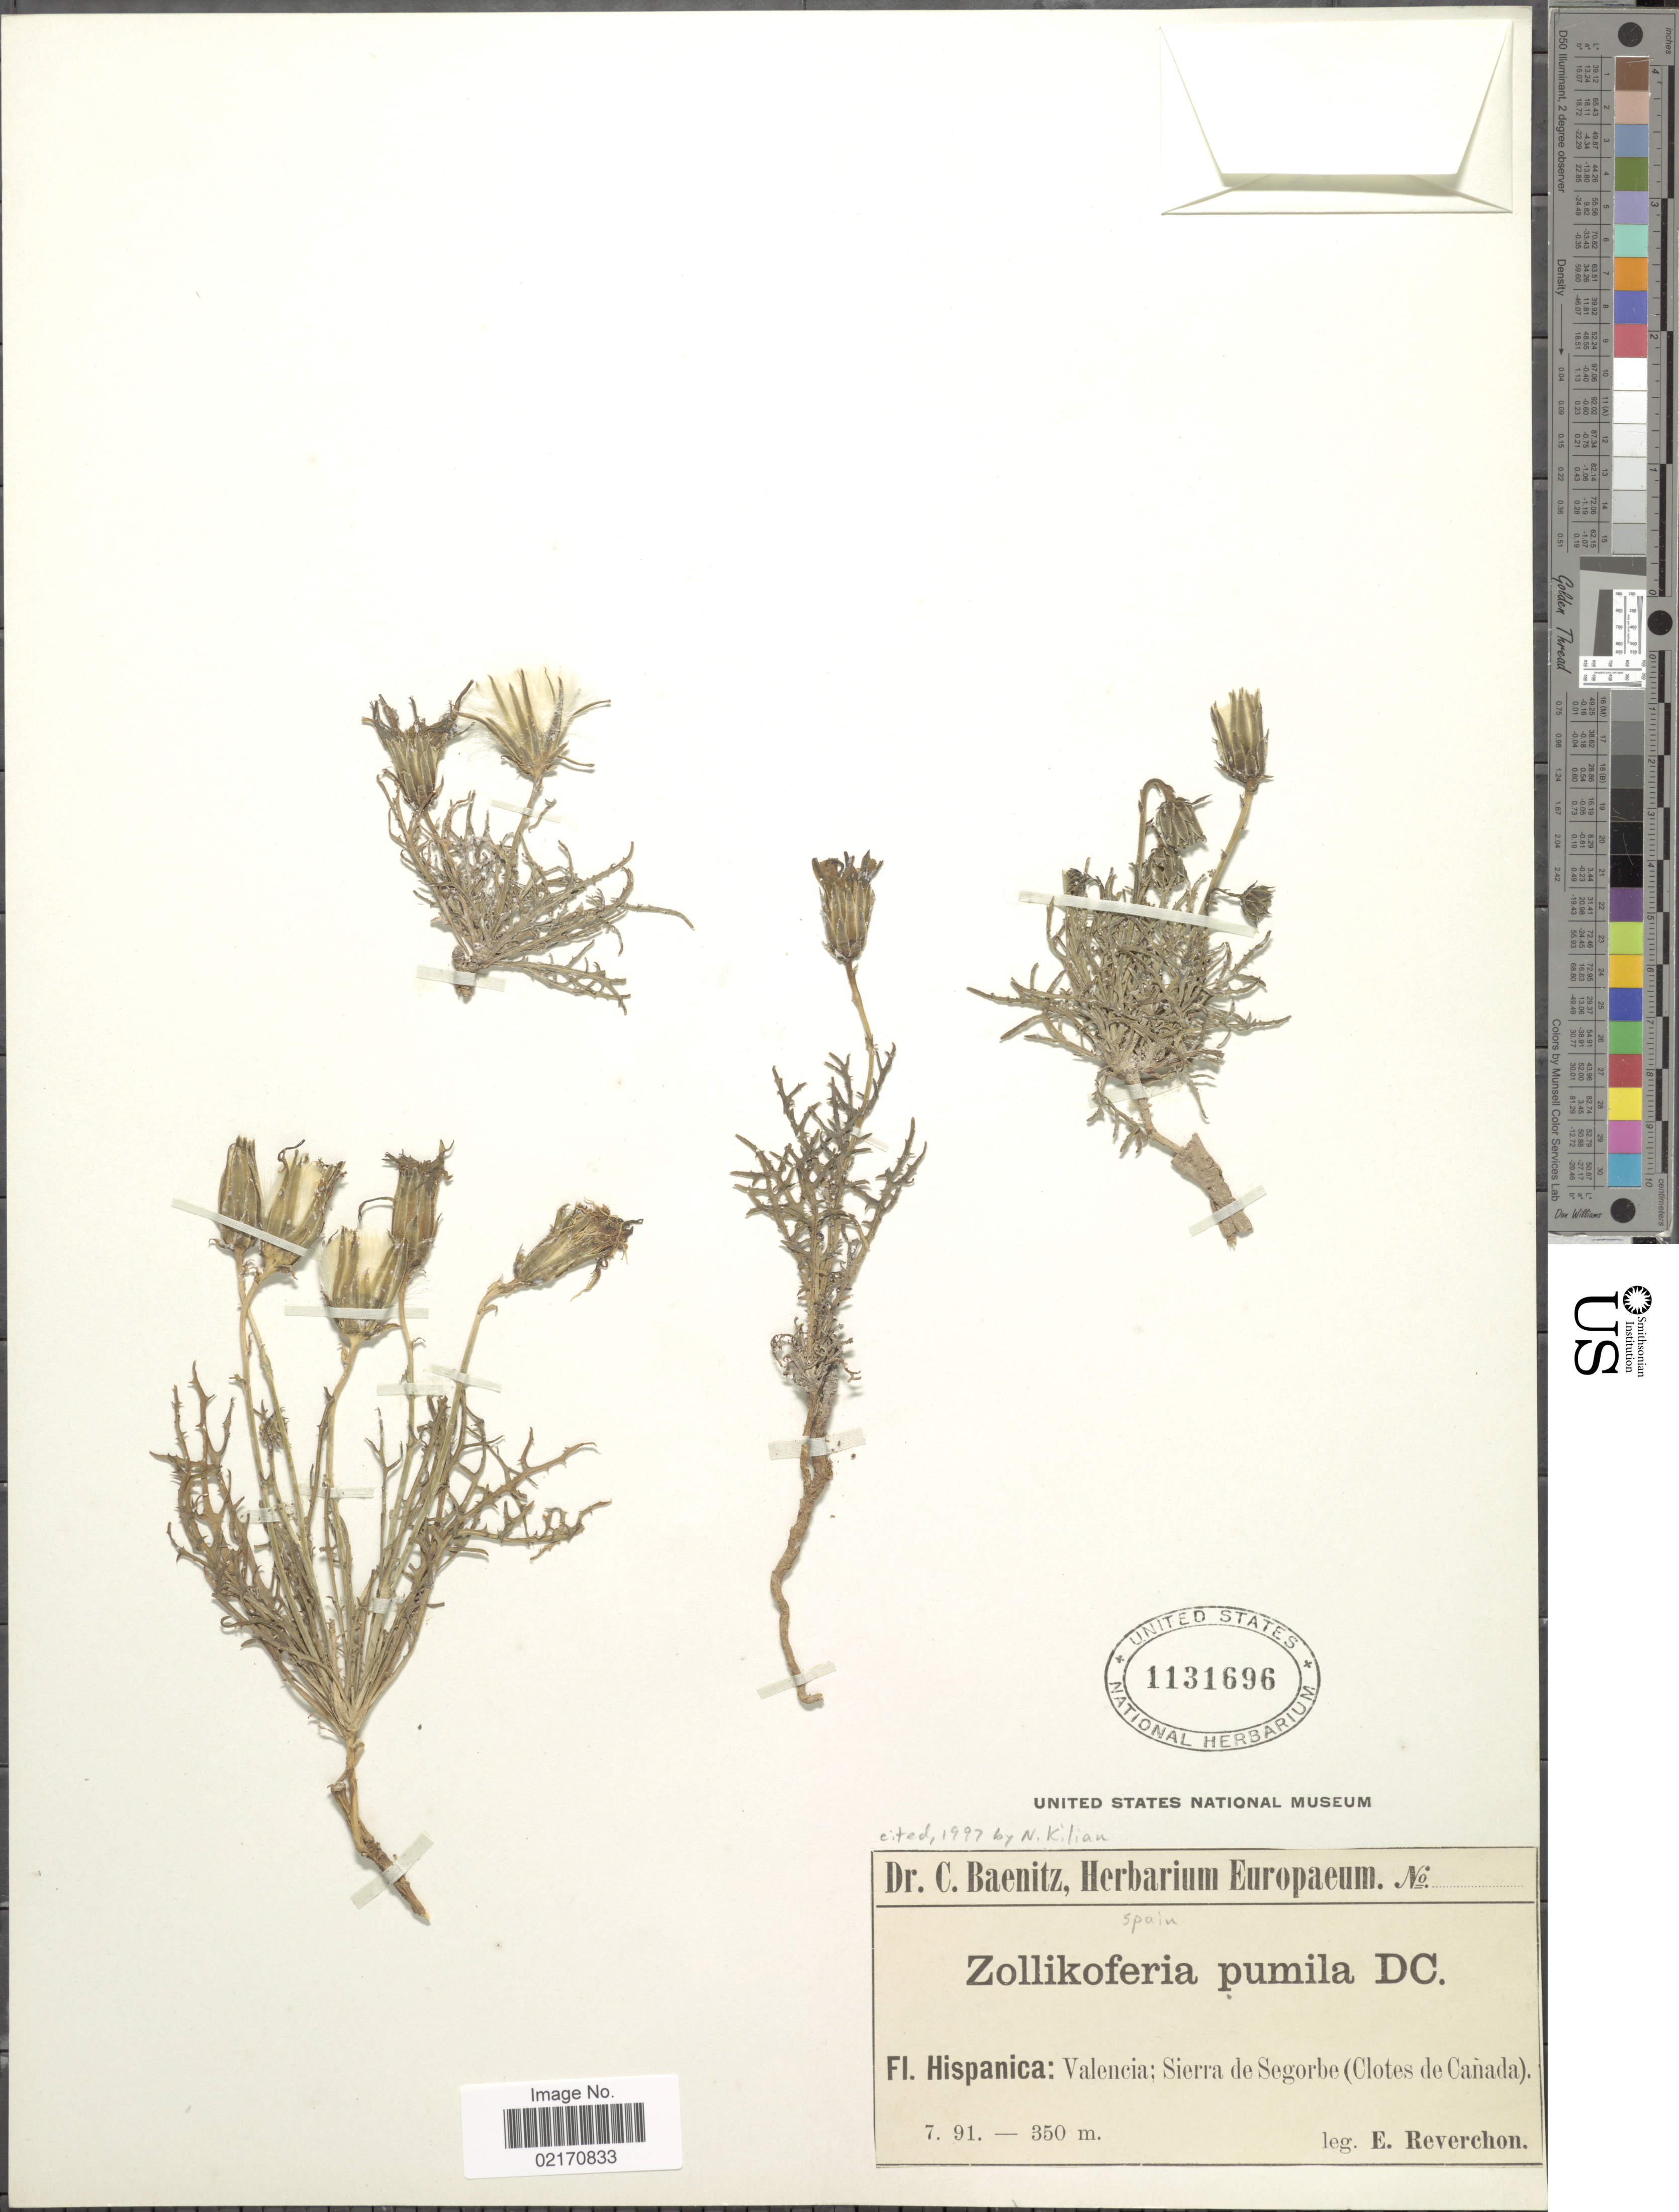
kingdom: Plantae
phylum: Tracheophyta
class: Magnoliopsida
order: Asterales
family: Asteraceae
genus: Launaea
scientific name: Launaea pumila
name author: (Cav.) Kuntze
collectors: E. Reverchon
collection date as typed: Transcribed d/m/y: /7/91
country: Spain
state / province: Valenciana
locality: Hispanica, Valencia, Sierra de Segorbe (Clotes de Canada)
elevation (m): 350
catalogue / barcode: US 1131696